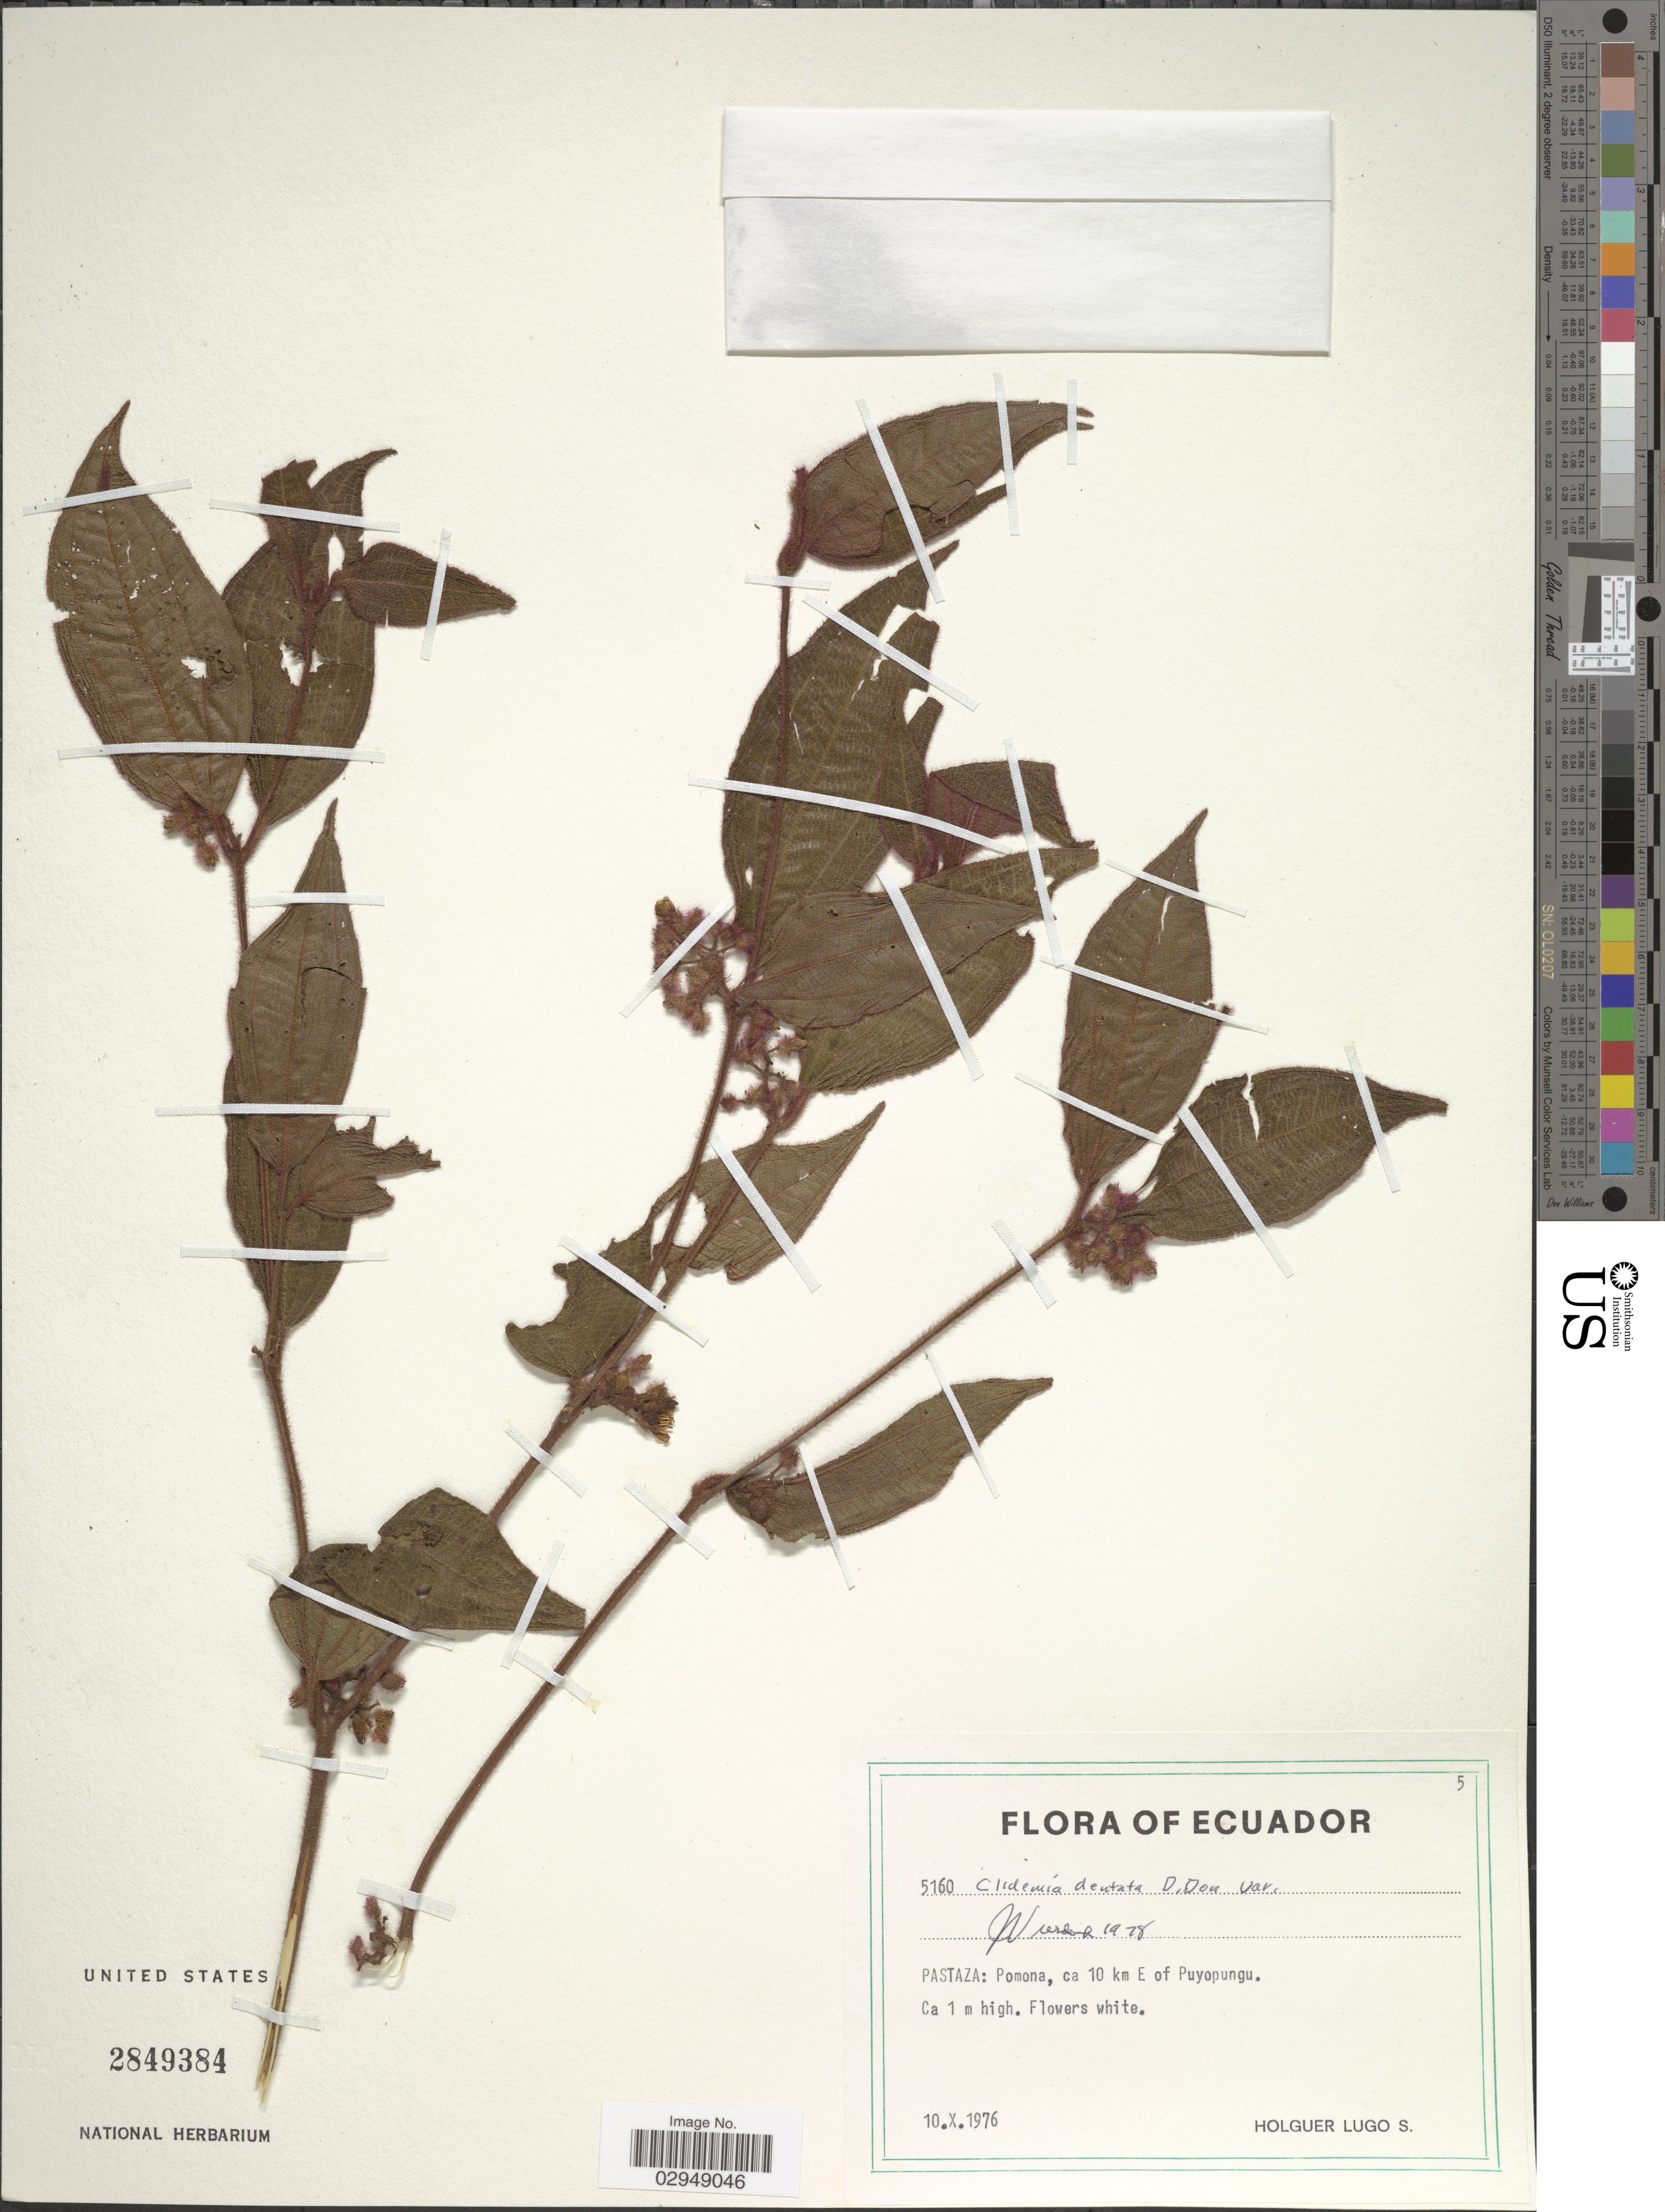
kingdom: Plantae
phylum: Tracheophyta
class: Magnoliopsida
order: Myrtales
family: Melastomataceae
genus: Clidemia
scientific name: Clidemia dentata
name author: D. Don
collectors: H. Lugo S.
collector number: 5160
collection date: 1976-10-10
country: Ecuador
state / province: Pastaza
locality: Pomona, ca 10 km E of Puyopungu.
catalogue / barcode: US 2849384